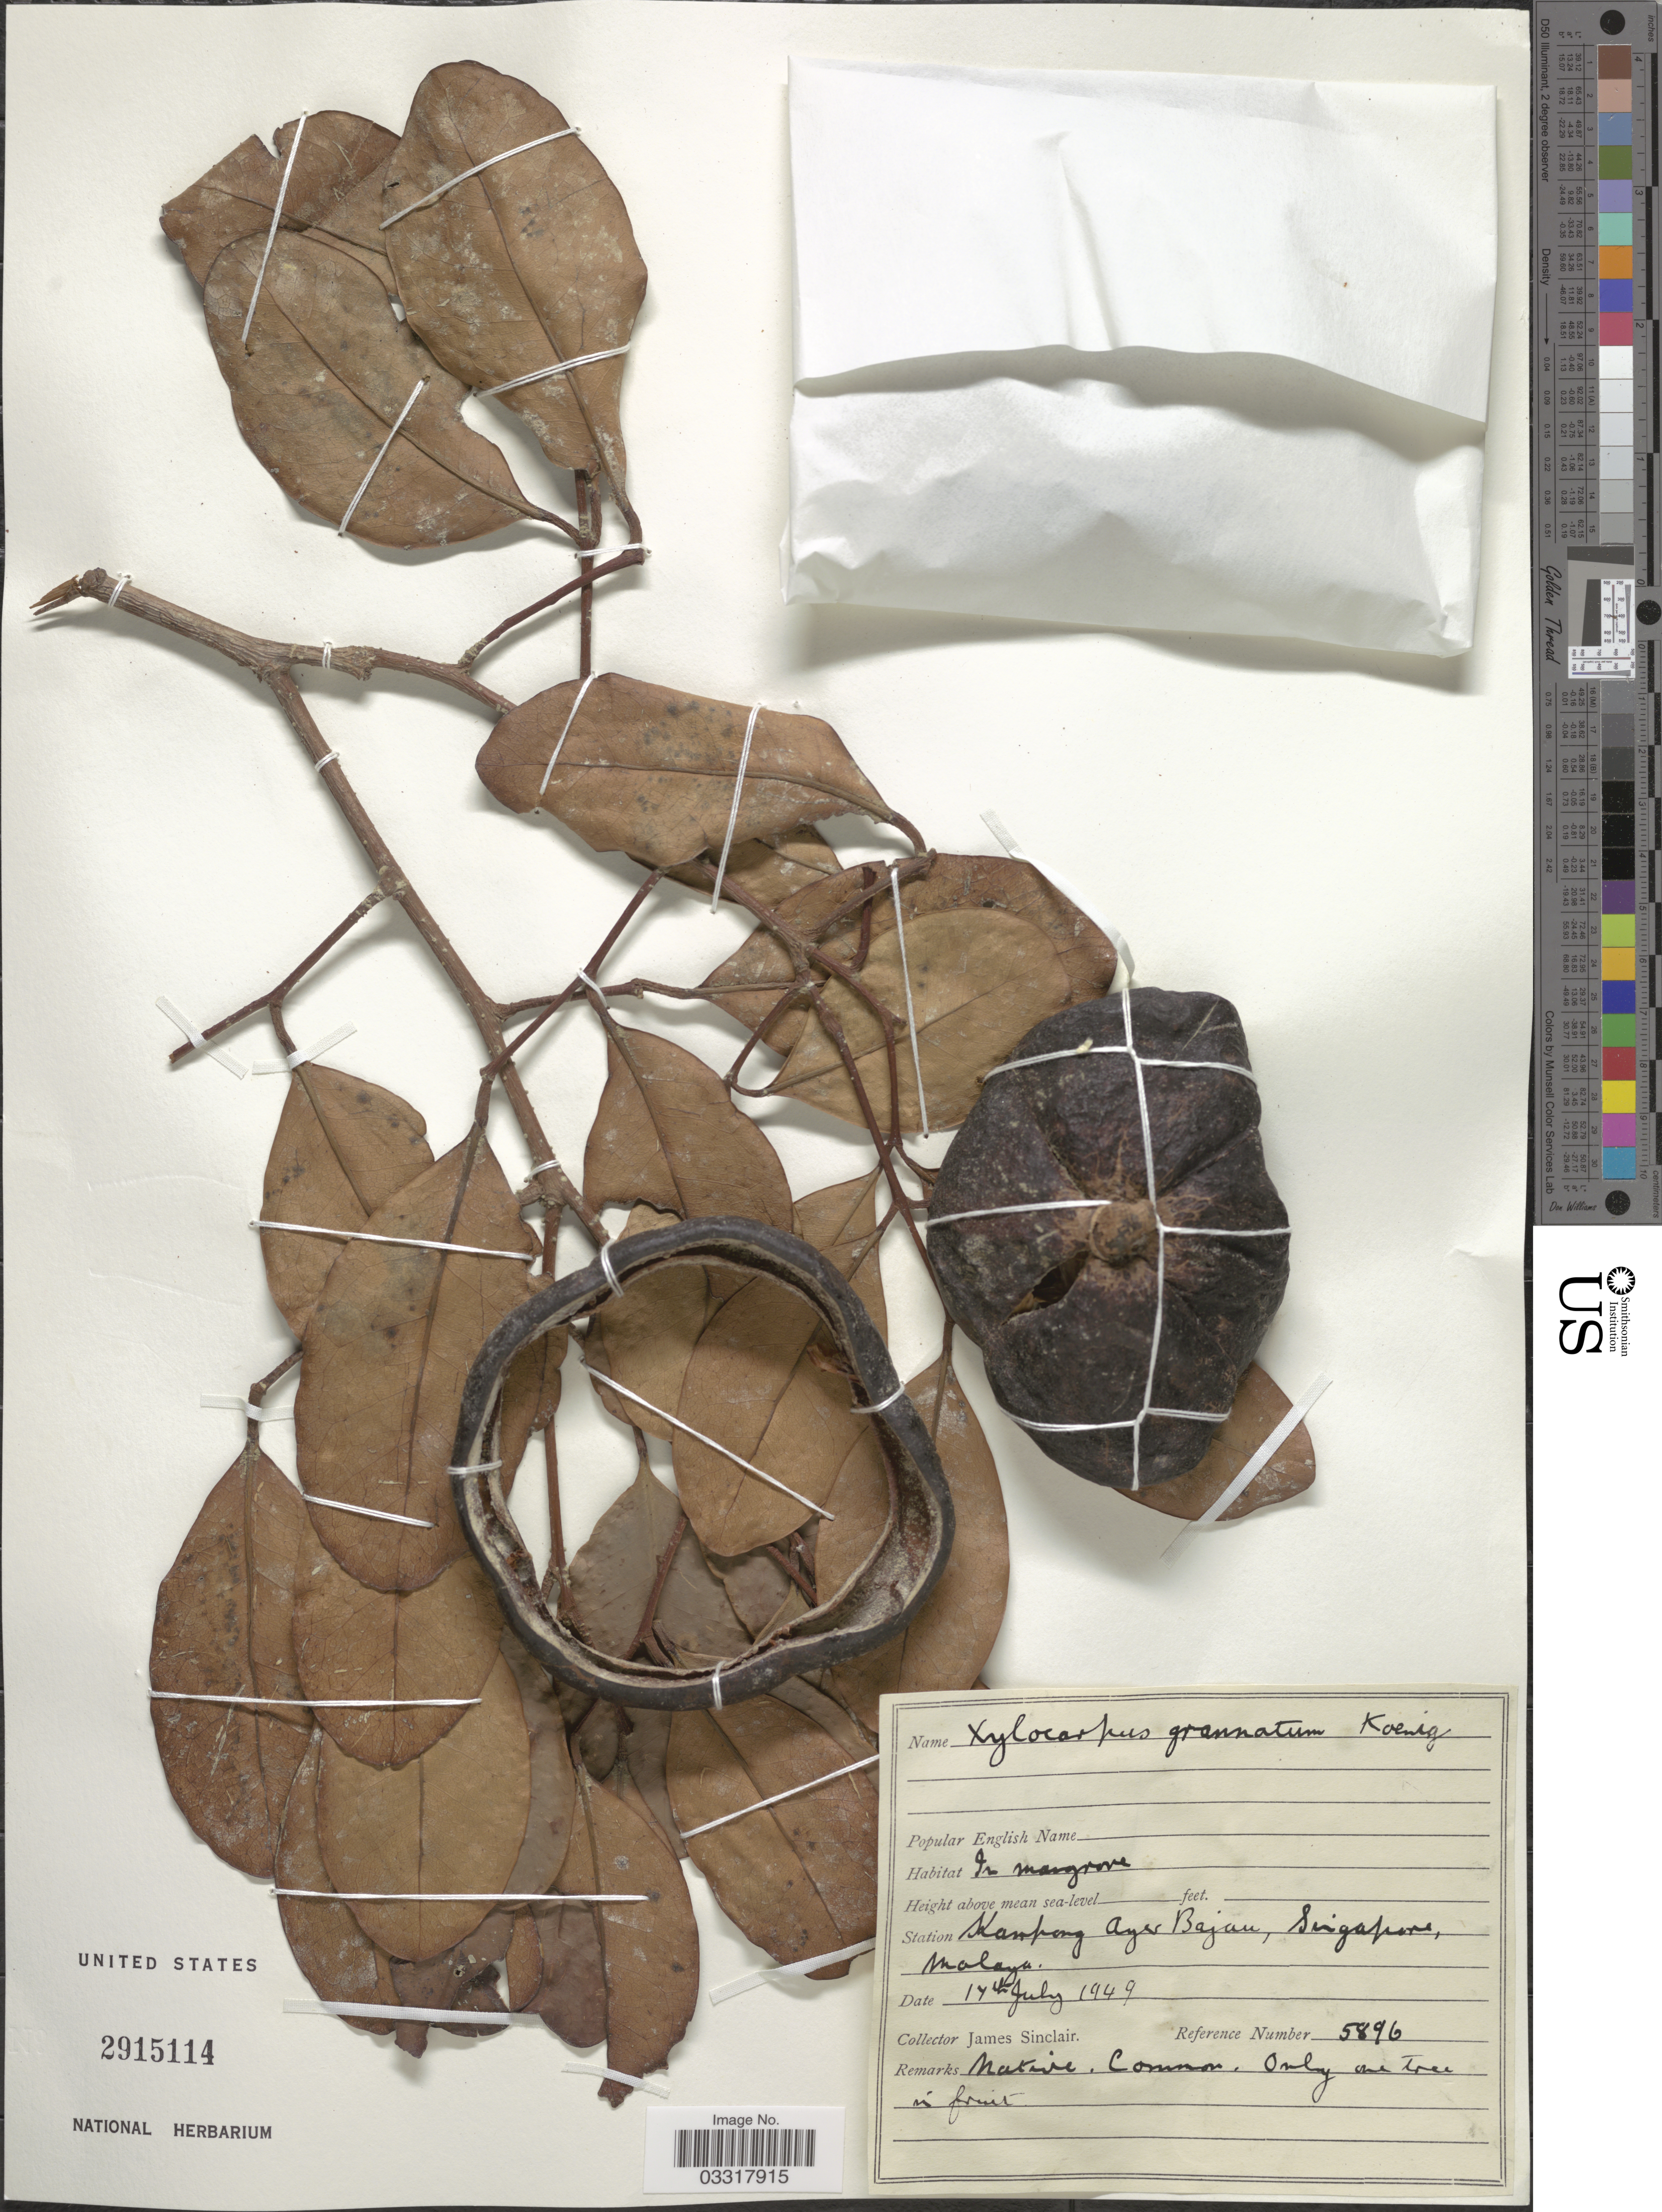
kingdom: Plantae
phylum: Tracheophyta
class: Magnoliopsida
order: Sapindales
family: Meliaceae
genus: Xylocarpus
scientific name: Xylocarpus granatum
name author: J. Koenig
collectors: J. Sinclair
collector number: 5896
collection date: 1949-07-17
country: Singapore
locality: Station Kampong Ayer Bajau, Singapore, Malaya.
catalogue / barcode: US 2915114